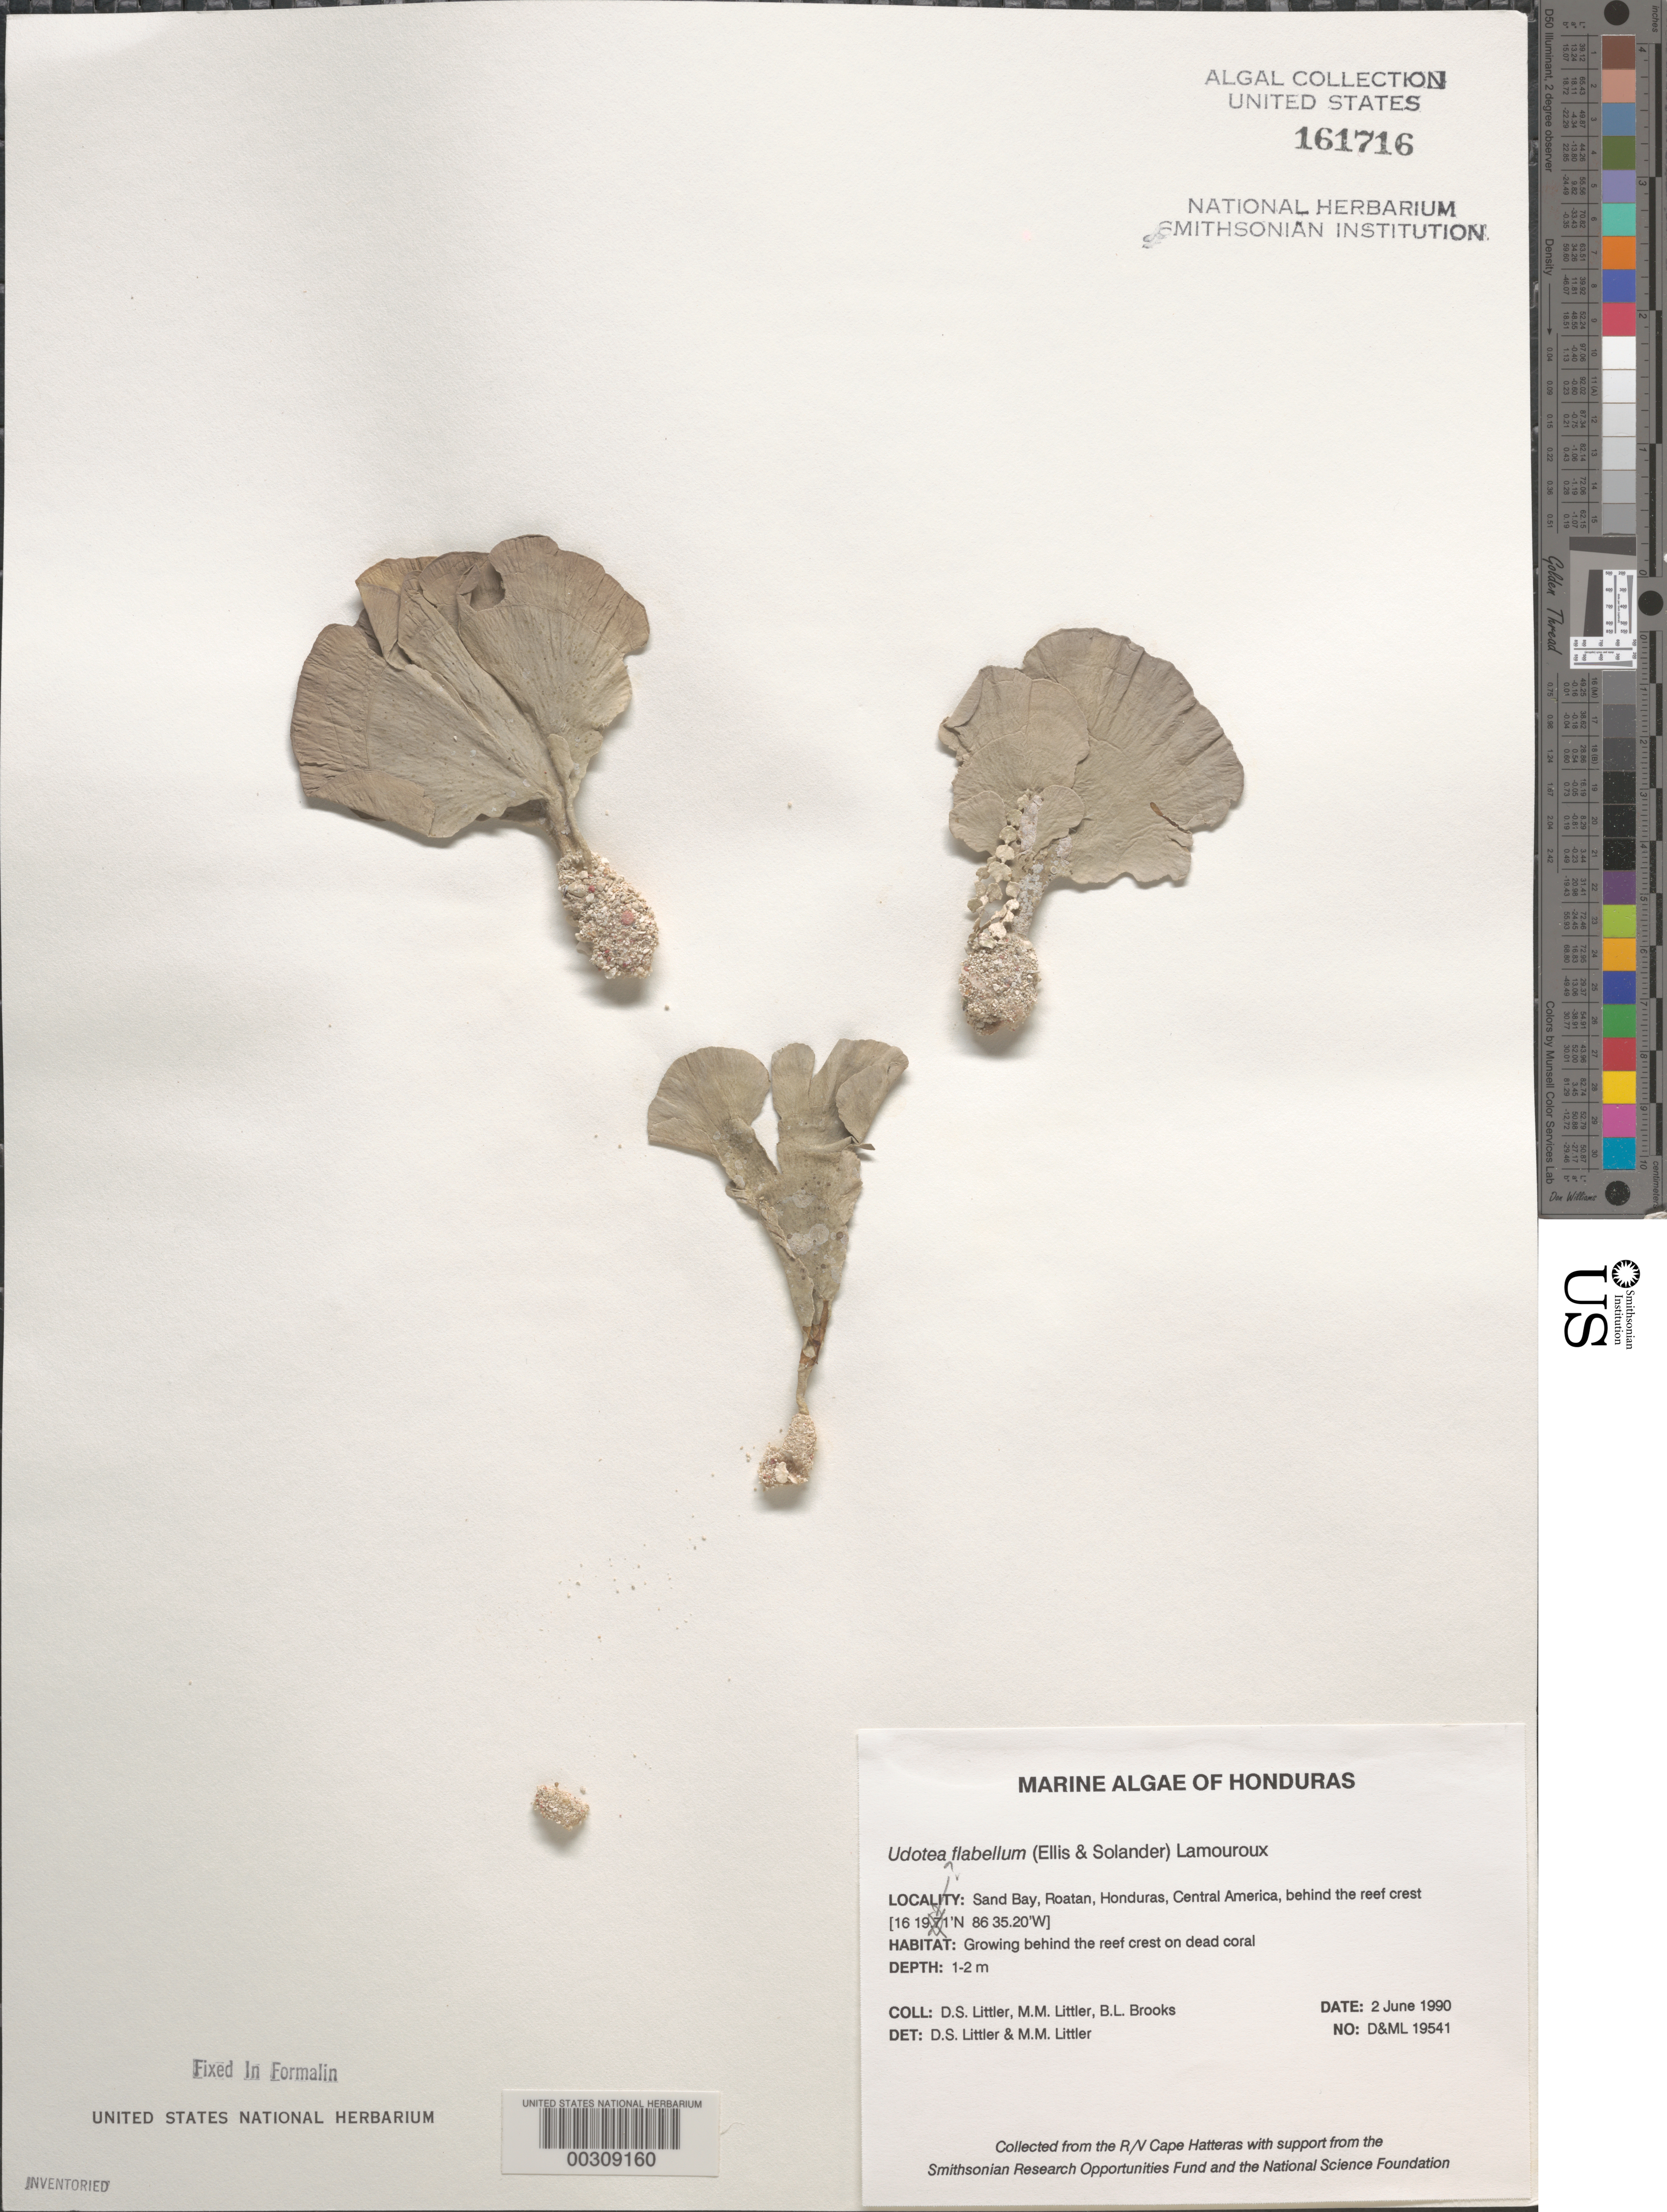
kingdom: Plantae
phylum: Chlorophyta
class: Ulvophyceae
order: Bryopsidales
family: Udoteaceae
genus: Udotea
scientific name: Udotea flabellum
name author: (J. Ellis & Sol.) M. Howe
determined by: Littler, D. S.; Littler, M. M.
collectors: D. S. Littler, M. M. Littler & B. Brooks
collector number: D&ML 19541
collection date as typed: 02 Jun 1990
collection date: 1990-06-02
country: Honduras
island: Roatan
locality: Sand Bay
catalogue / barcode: US 161716